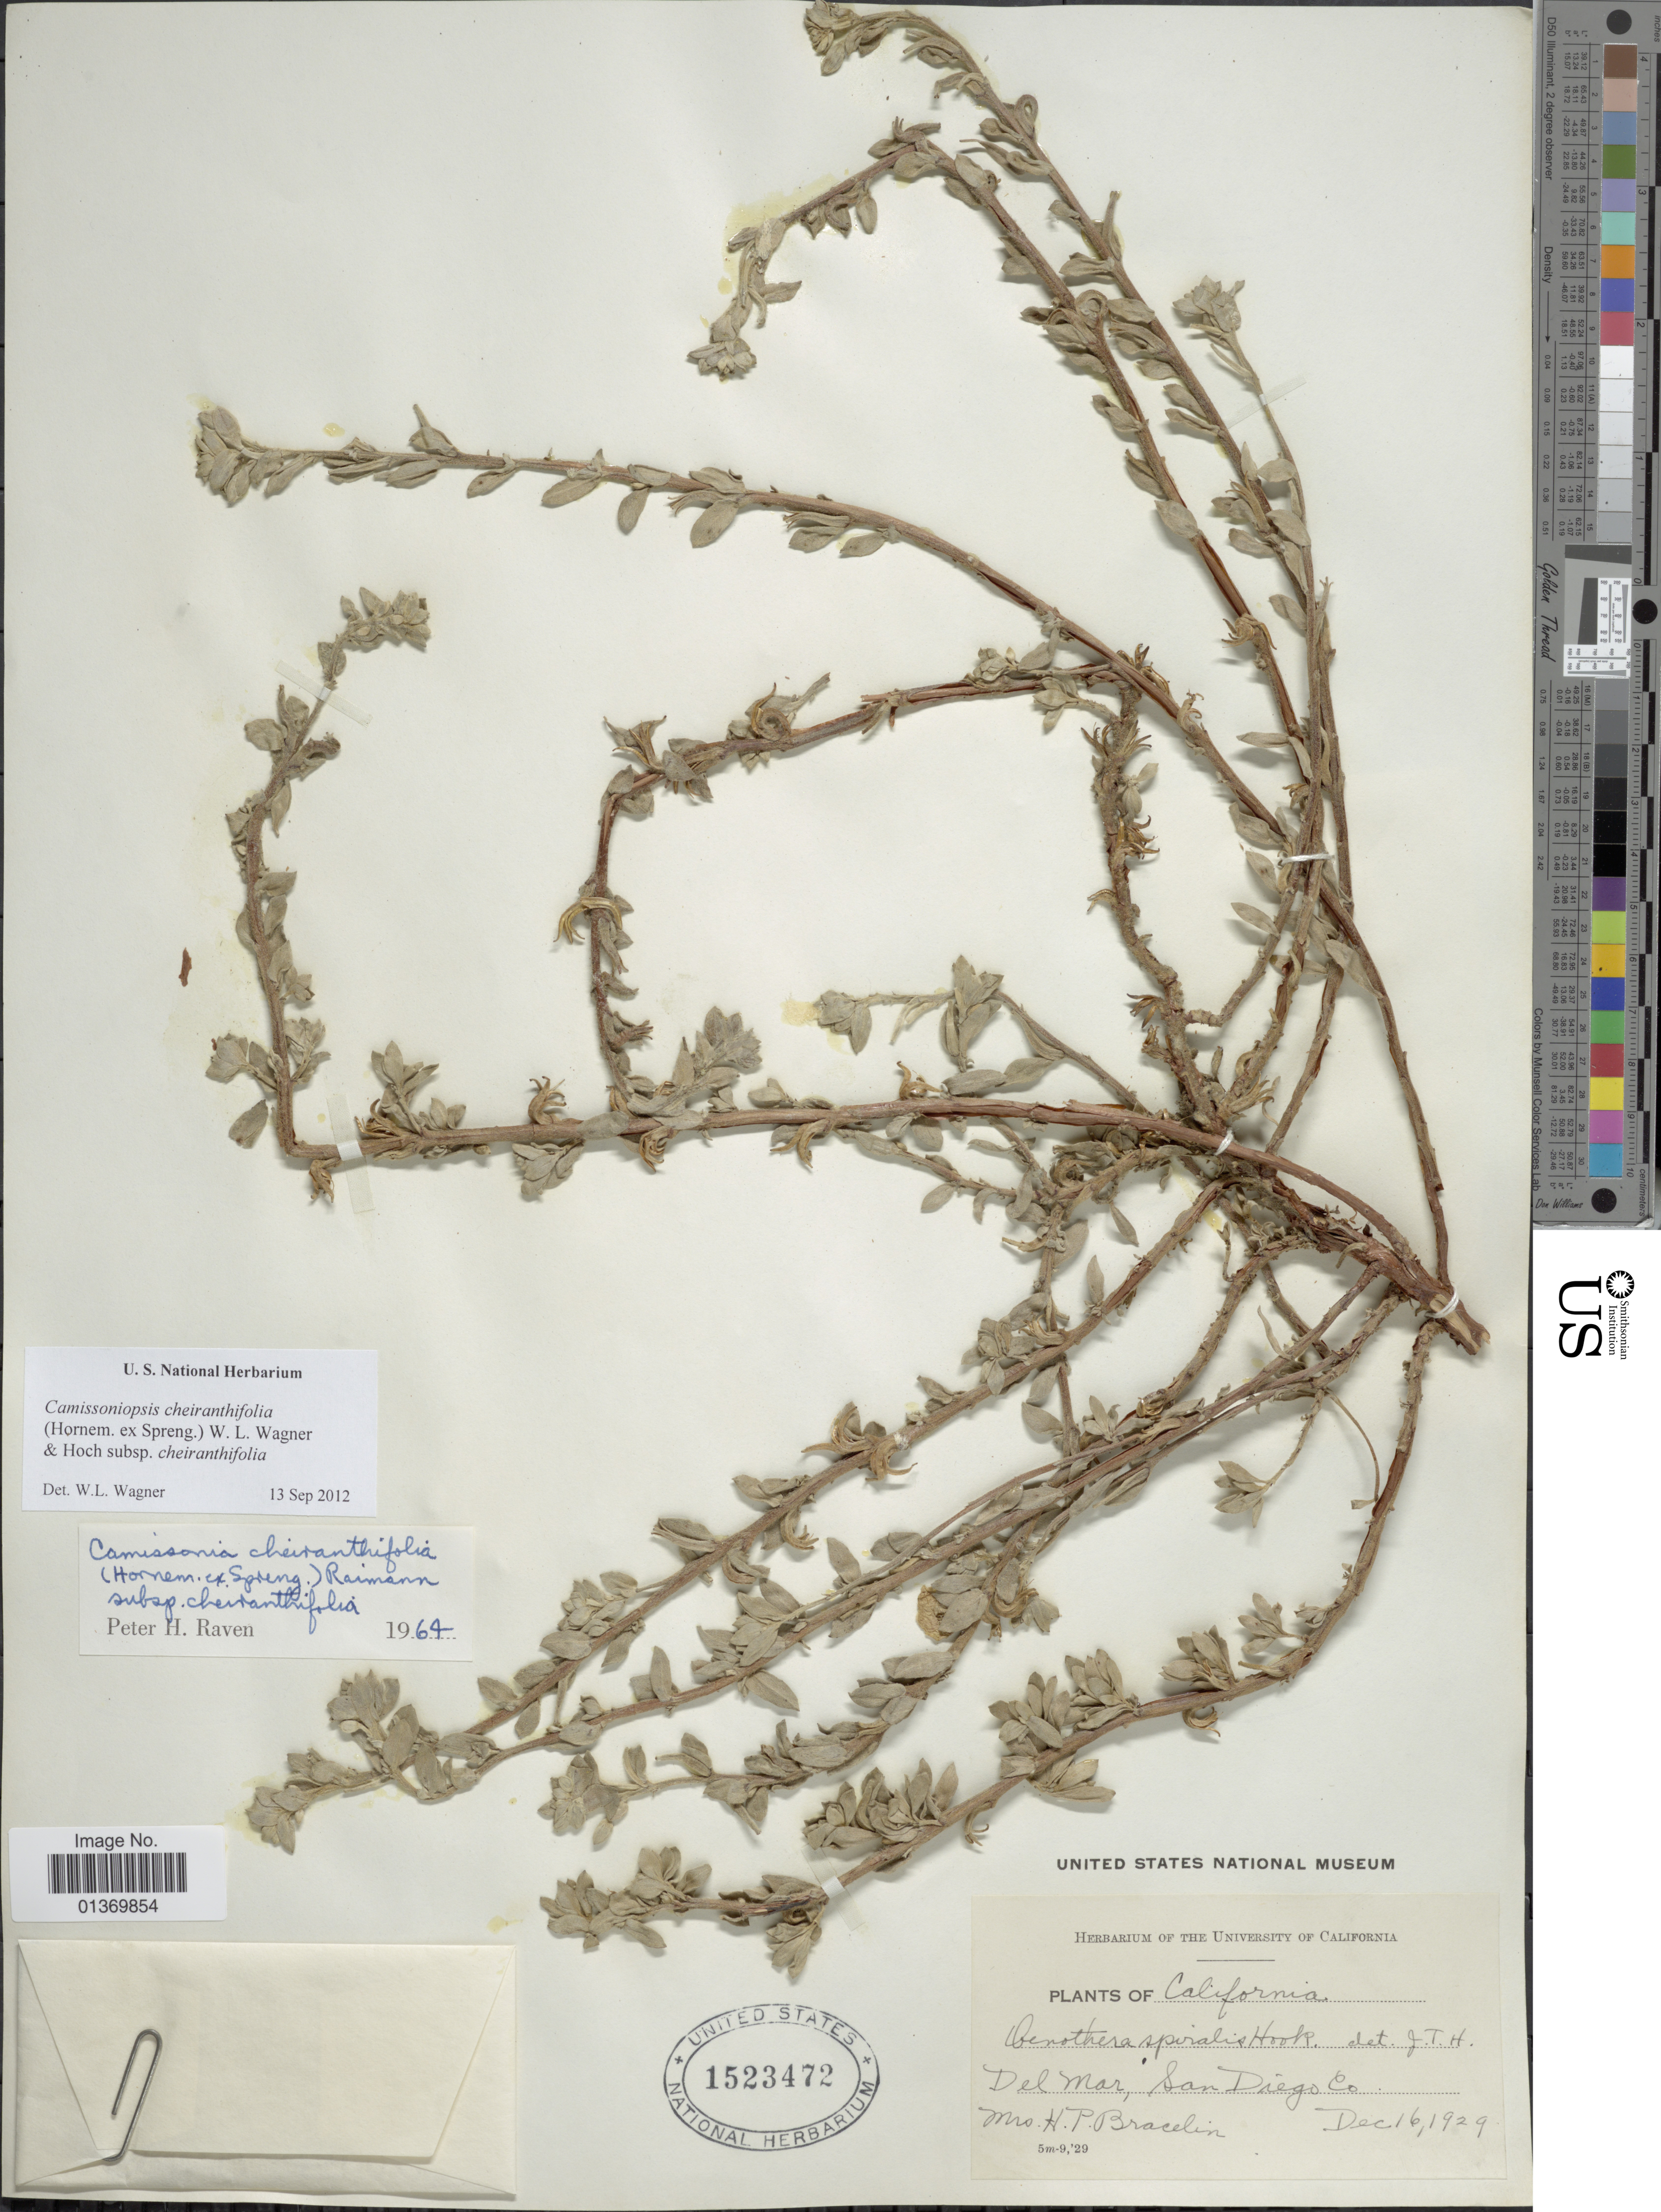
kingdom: Plantae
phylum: Tracheophyta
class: Magnoliopsida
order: Myrtales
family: Onagraceae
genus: Camissoniopsis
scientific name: Camissoniopsis cheiranthifolia subsp. cheiranthifolia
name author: (Hornem. ex Spreng.) W.L. Wagner & Hoch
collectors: H. Bracelin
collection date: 1929-12-16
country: United States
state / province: California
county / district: San Diego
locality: Del Mar, San Diego Co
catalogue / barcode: US 1523472